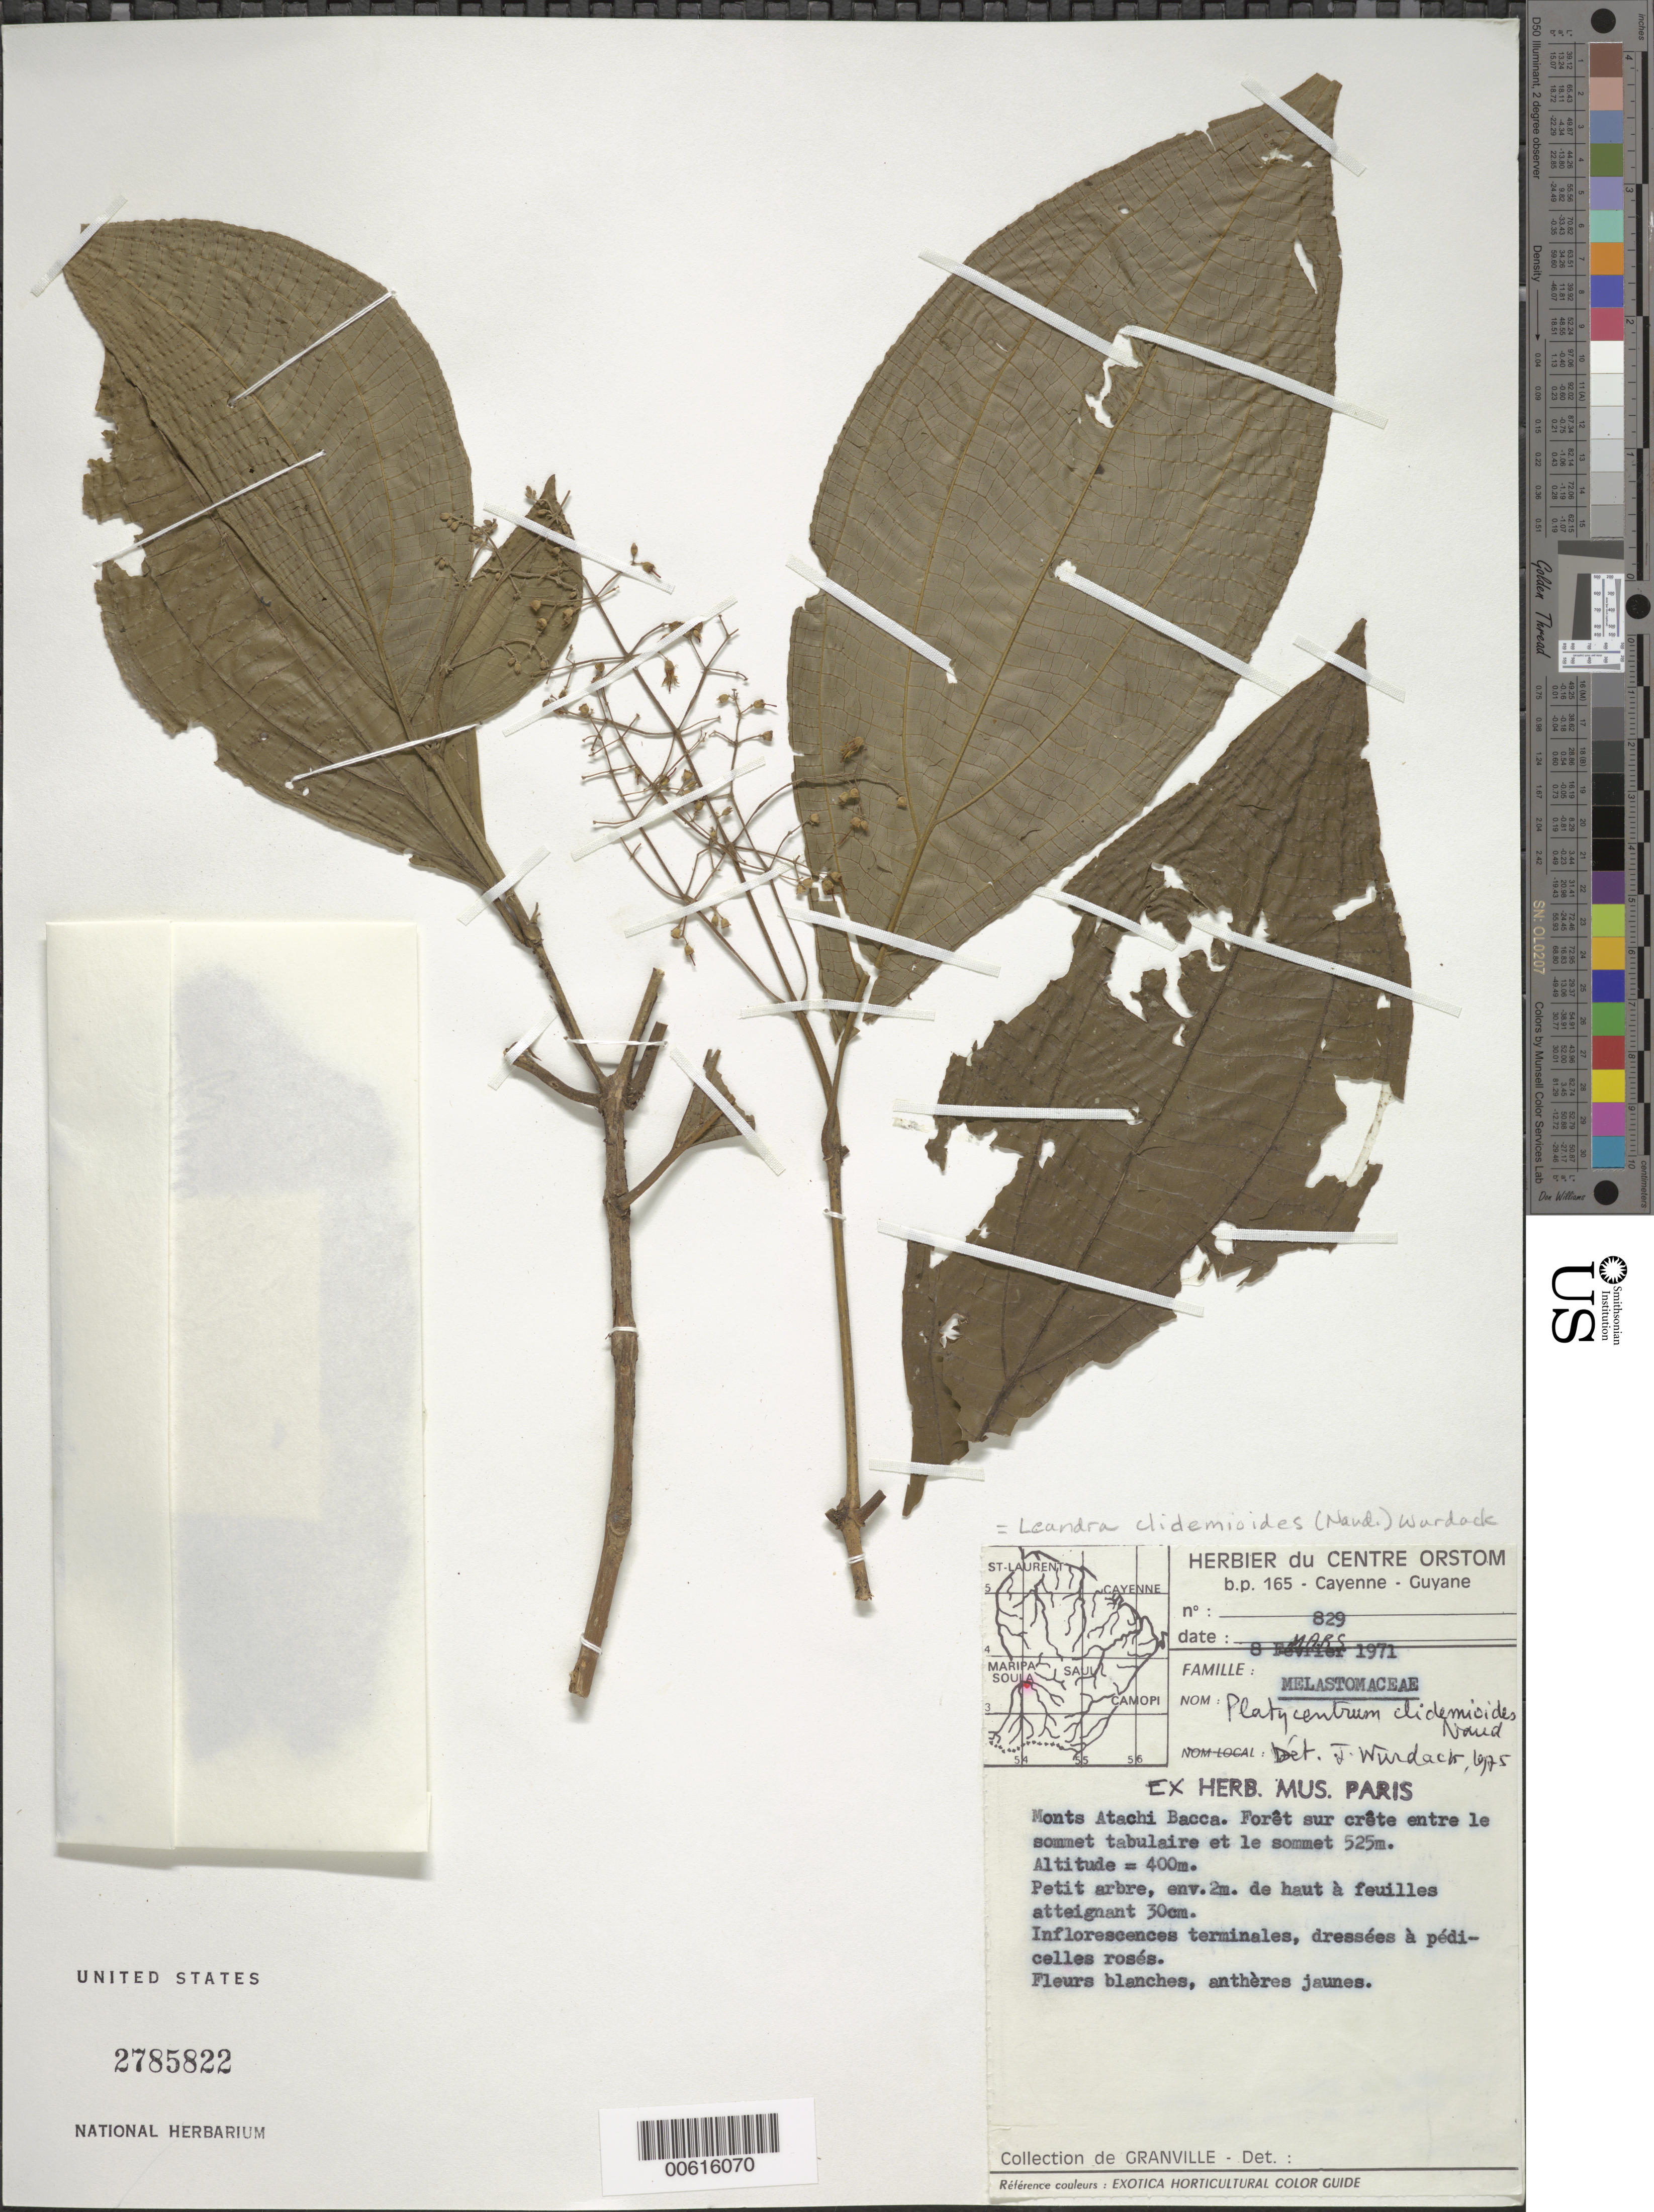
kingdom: Plantae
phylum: Tracheophyta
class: Magnoliopsida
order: Myrtales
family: Melastomataceae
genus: Leandra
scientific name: Leandra clidemioides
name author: (Naudin) Wurdack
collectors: J.-J. de Granville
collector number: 829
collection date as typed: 8-Mar-71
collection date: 1971-03-08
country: French Guiana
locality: Monts Atachi Bacca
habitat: Foret sur crete entre la sommet tabulaires et le sommet 525m.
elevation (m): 400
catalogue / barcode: US 2785822